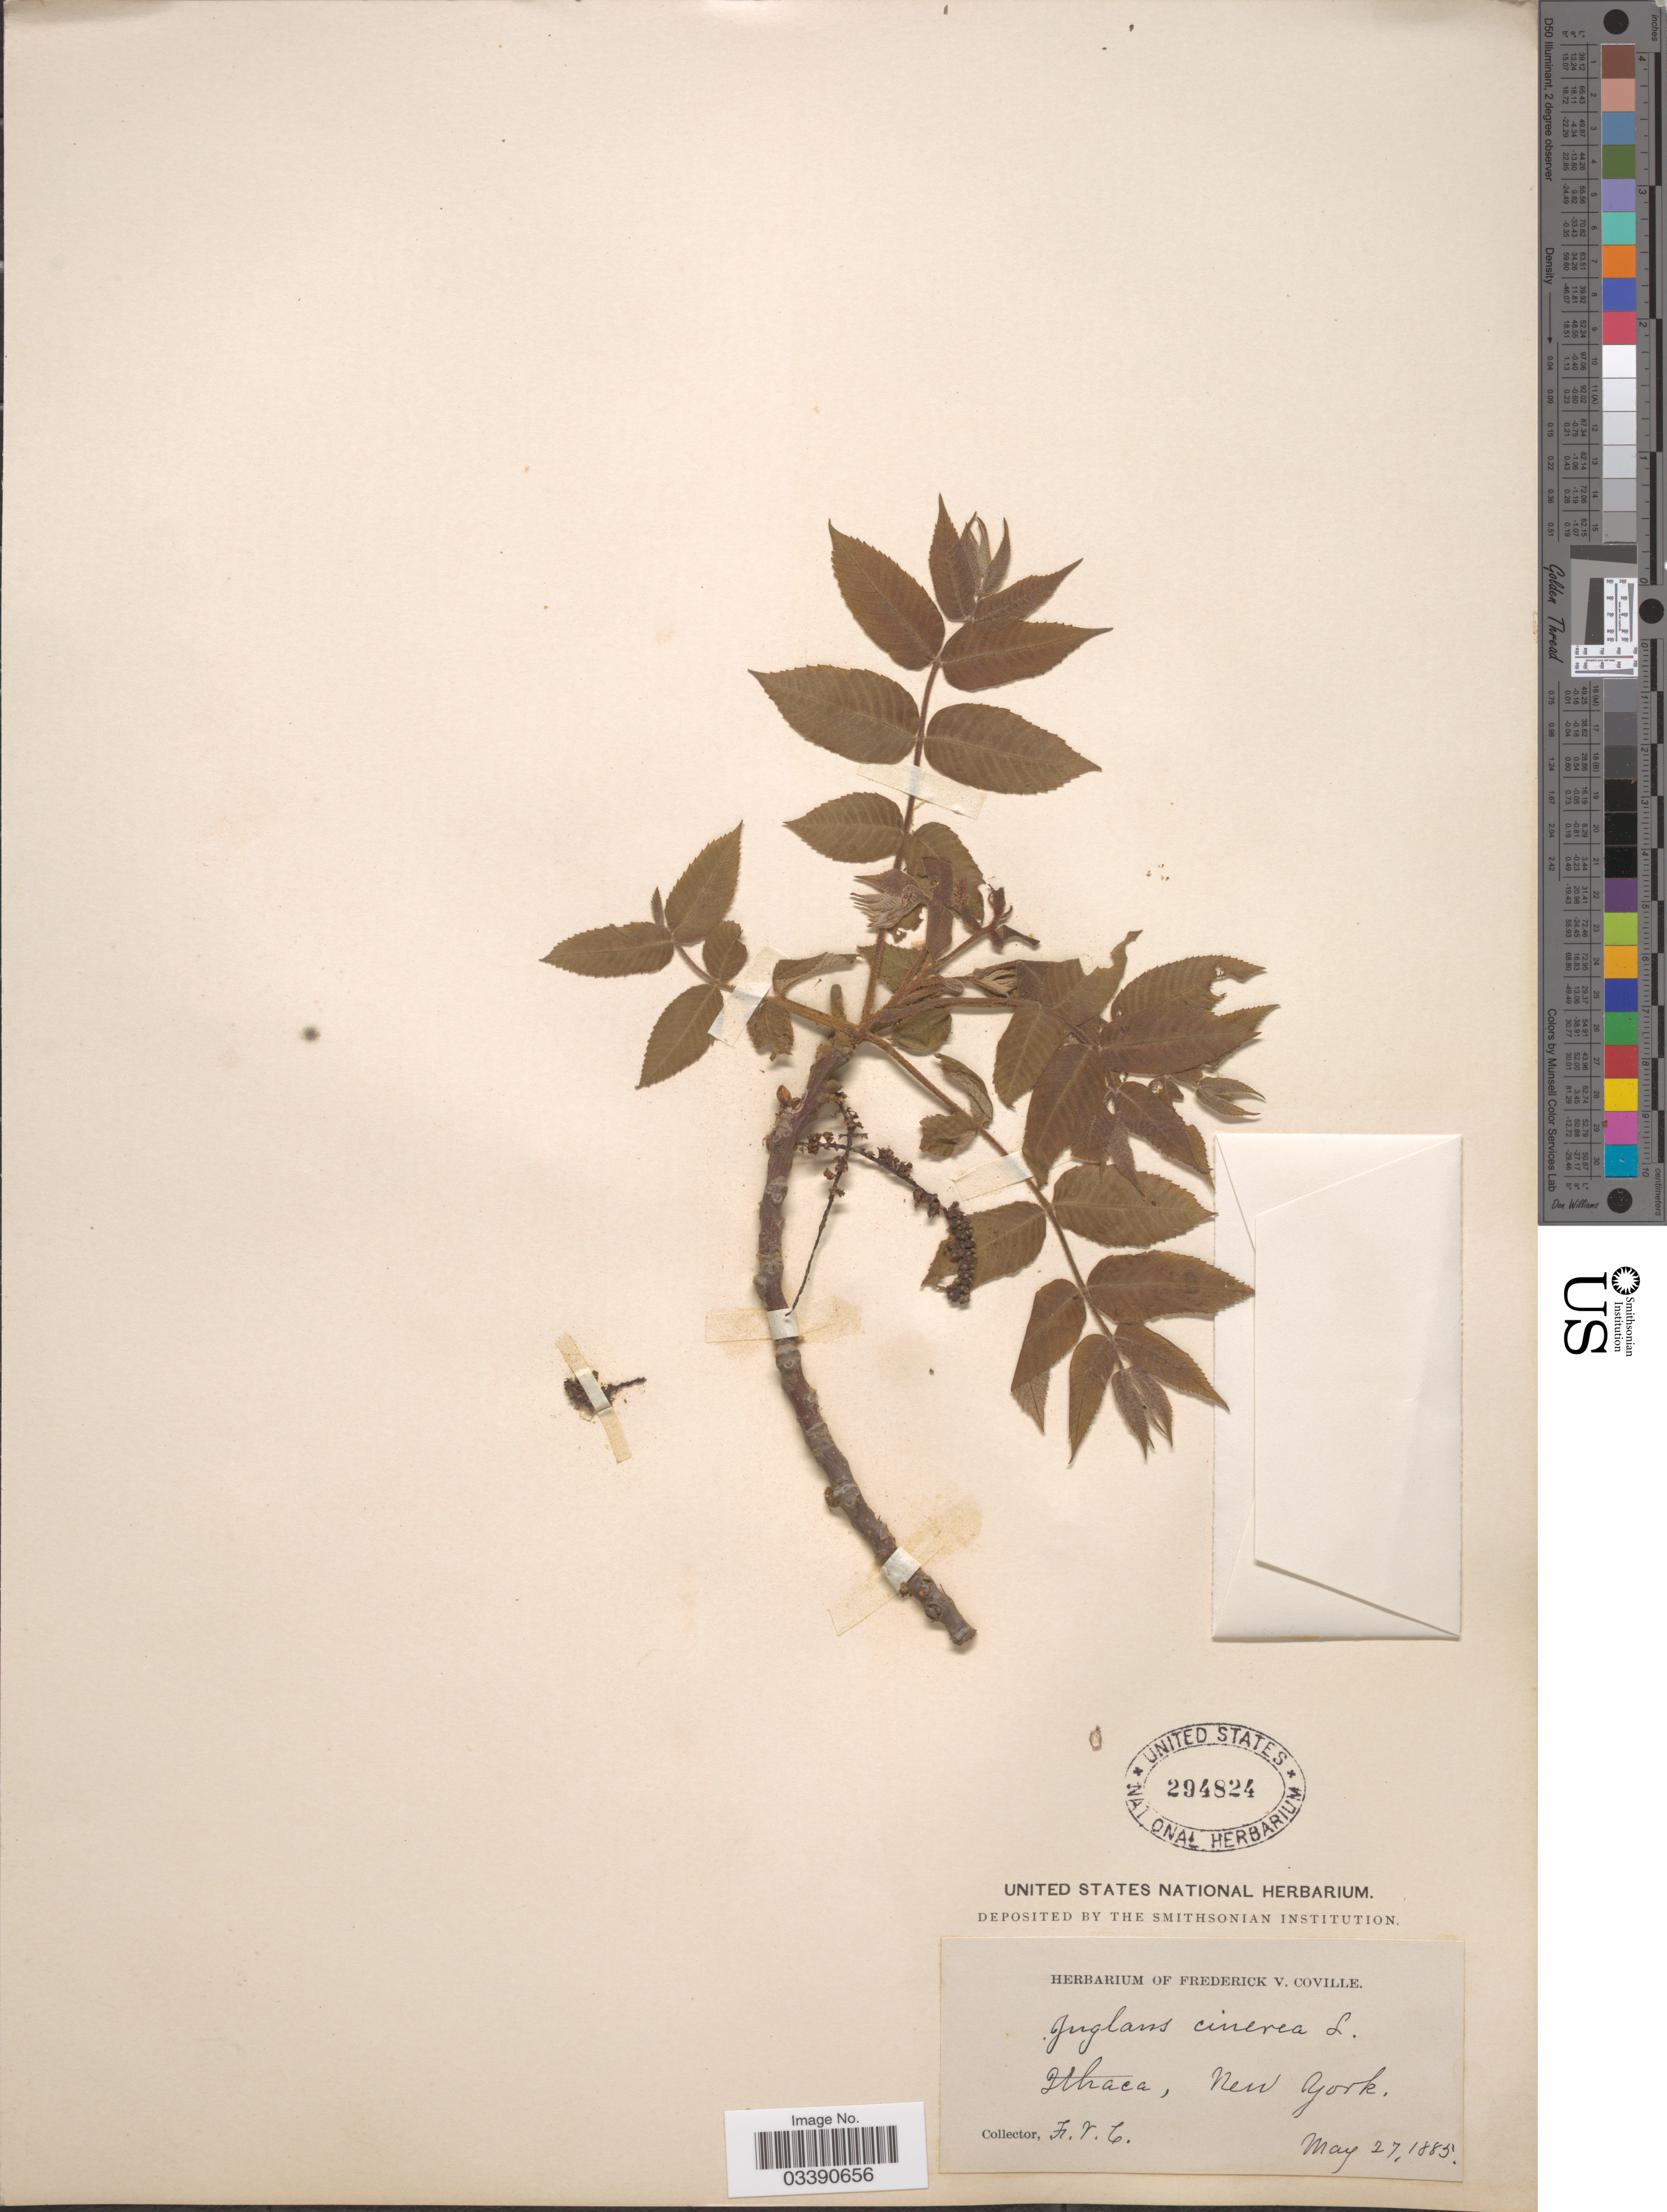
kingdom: Plantae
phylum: Tracheophyta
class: Magnoliopsida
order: Fagales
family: Juglandaceae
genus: Juglans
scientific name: Juglans cinerea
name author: L.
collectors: F. V. Coville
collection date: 1885-05-27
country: United States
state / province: New York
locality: Ithaca.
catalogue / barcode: US 294824